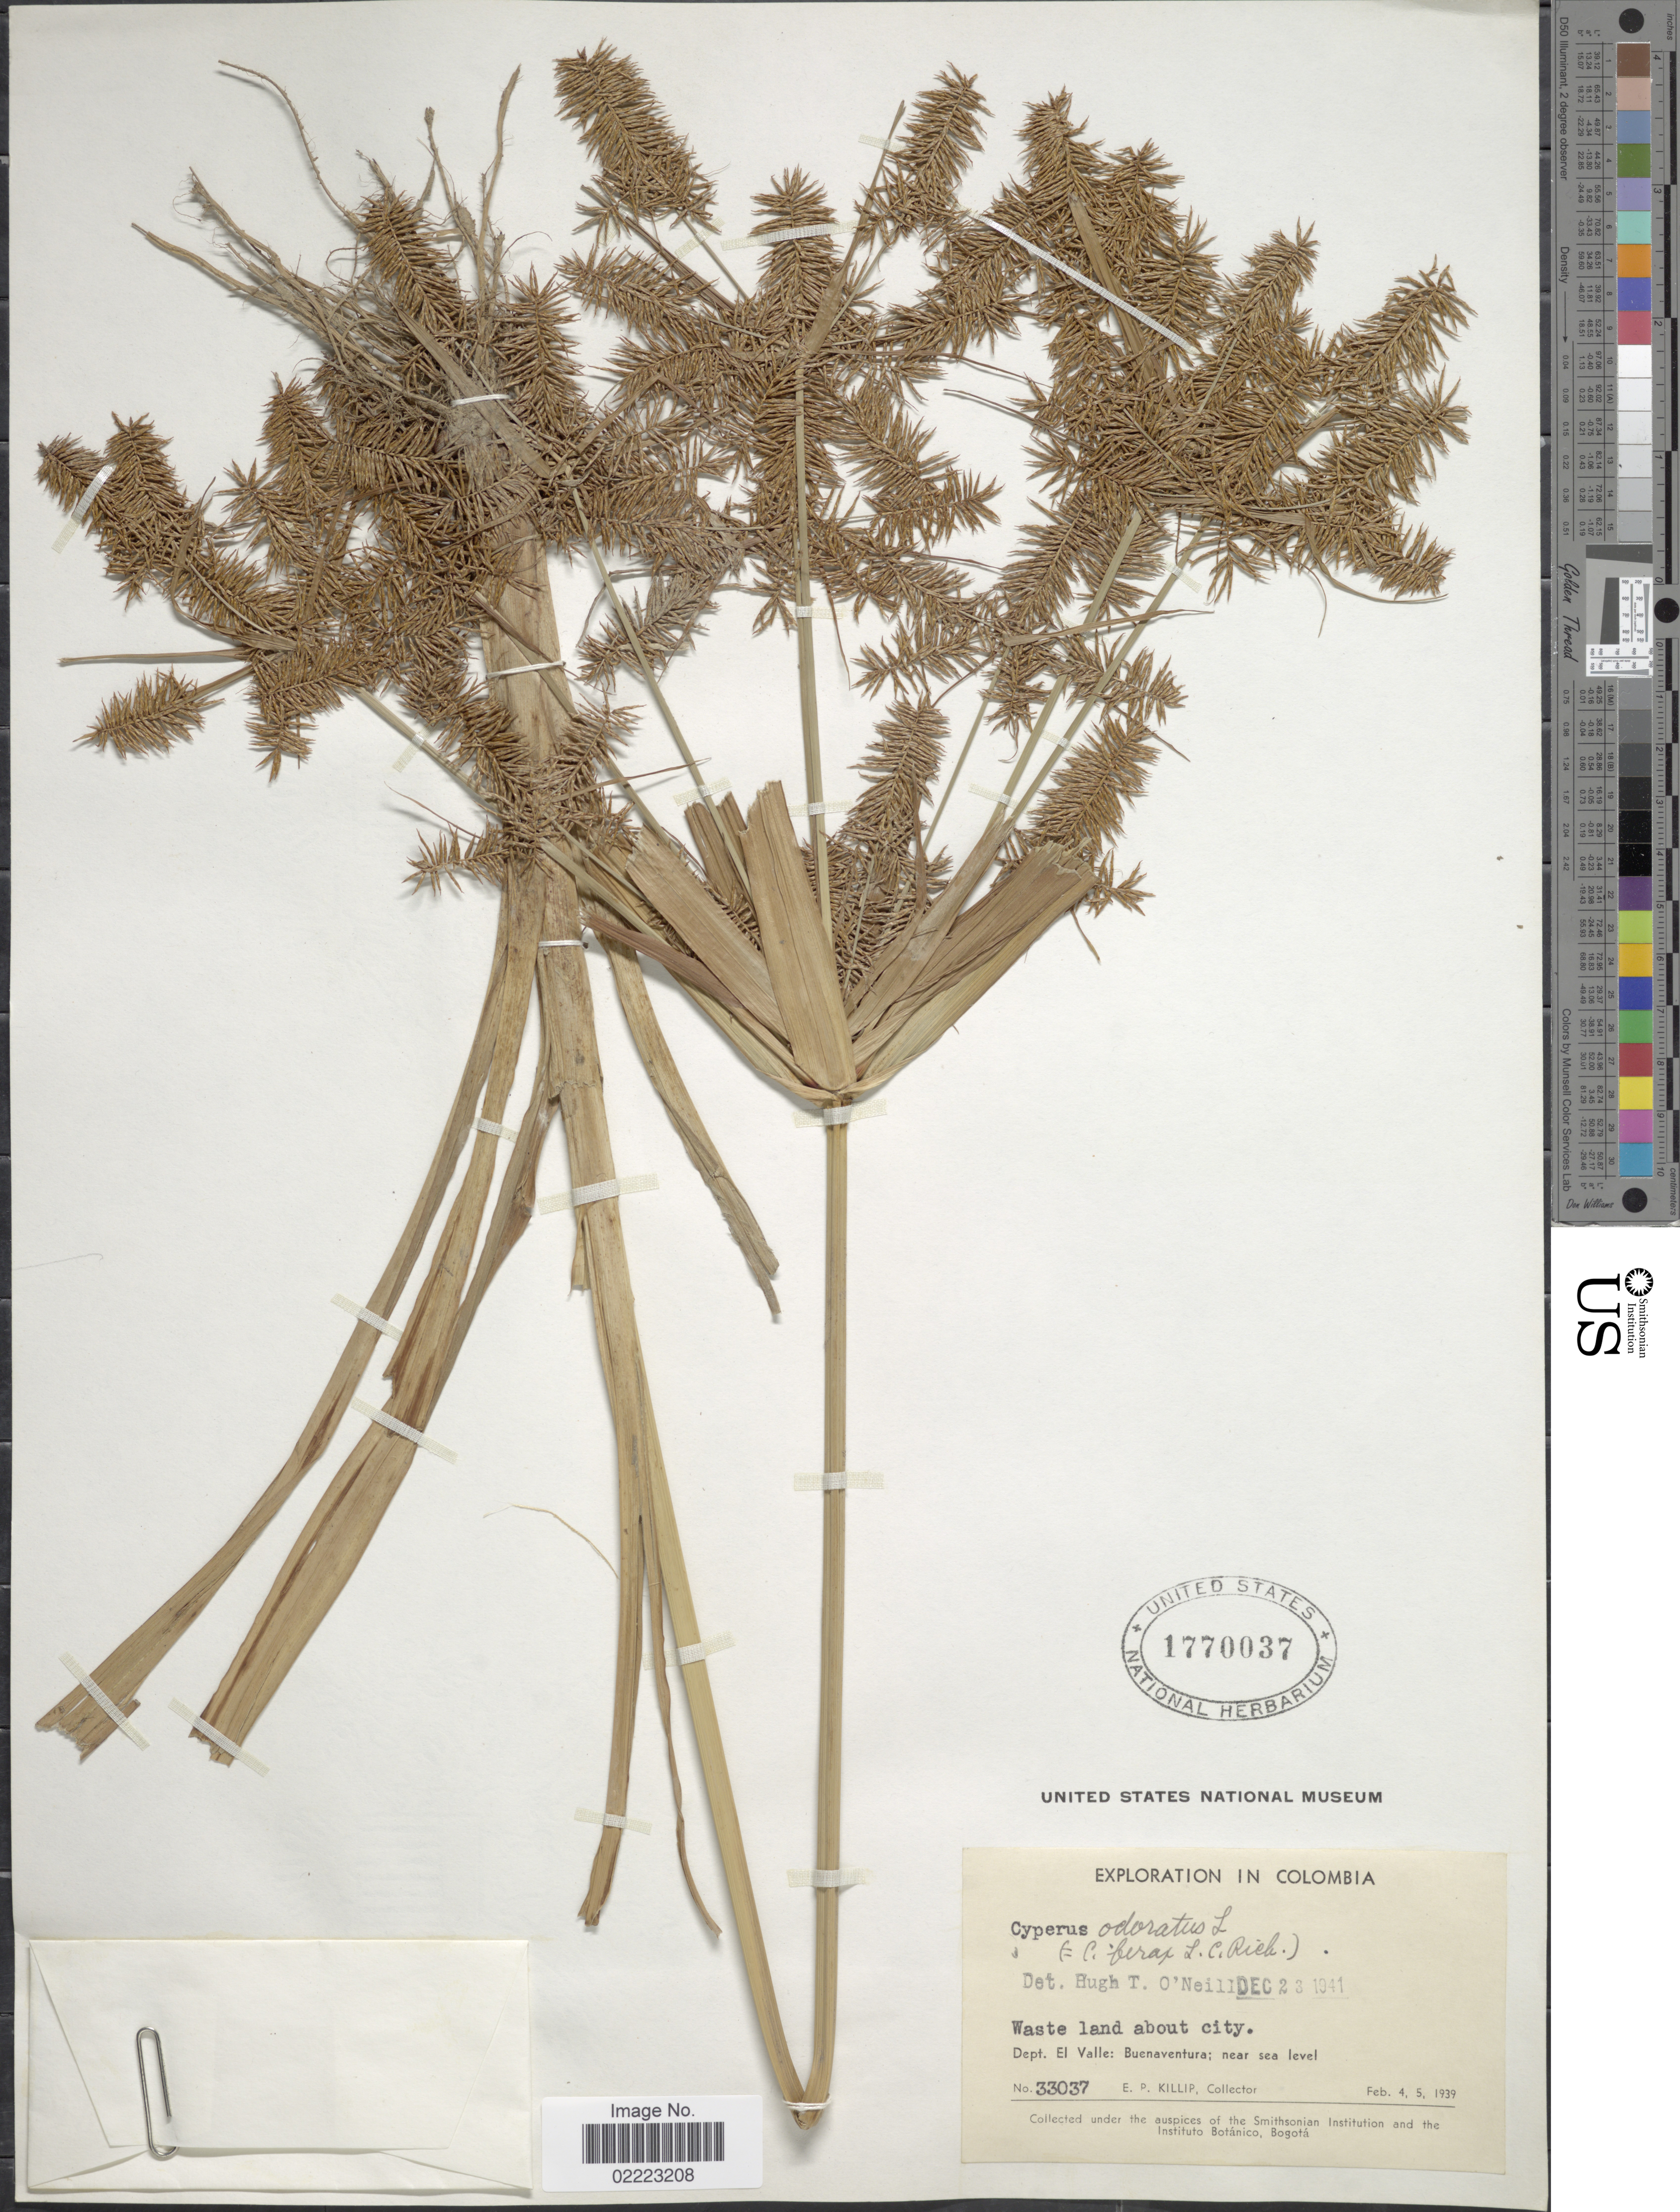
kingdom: Plantae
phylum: Tracheophyta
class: Liliopsida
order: Poales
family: Cyperaceae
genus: Cyperus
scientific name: Cyperus odoratus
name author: L.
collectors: E. P. Killip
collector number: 33037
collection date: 1939-02-04/1939-02-05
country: Colombia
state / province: Valle del Cauca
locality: Waste land about city, Dept. El Valle: Buenaventura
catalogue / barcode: US 1770037